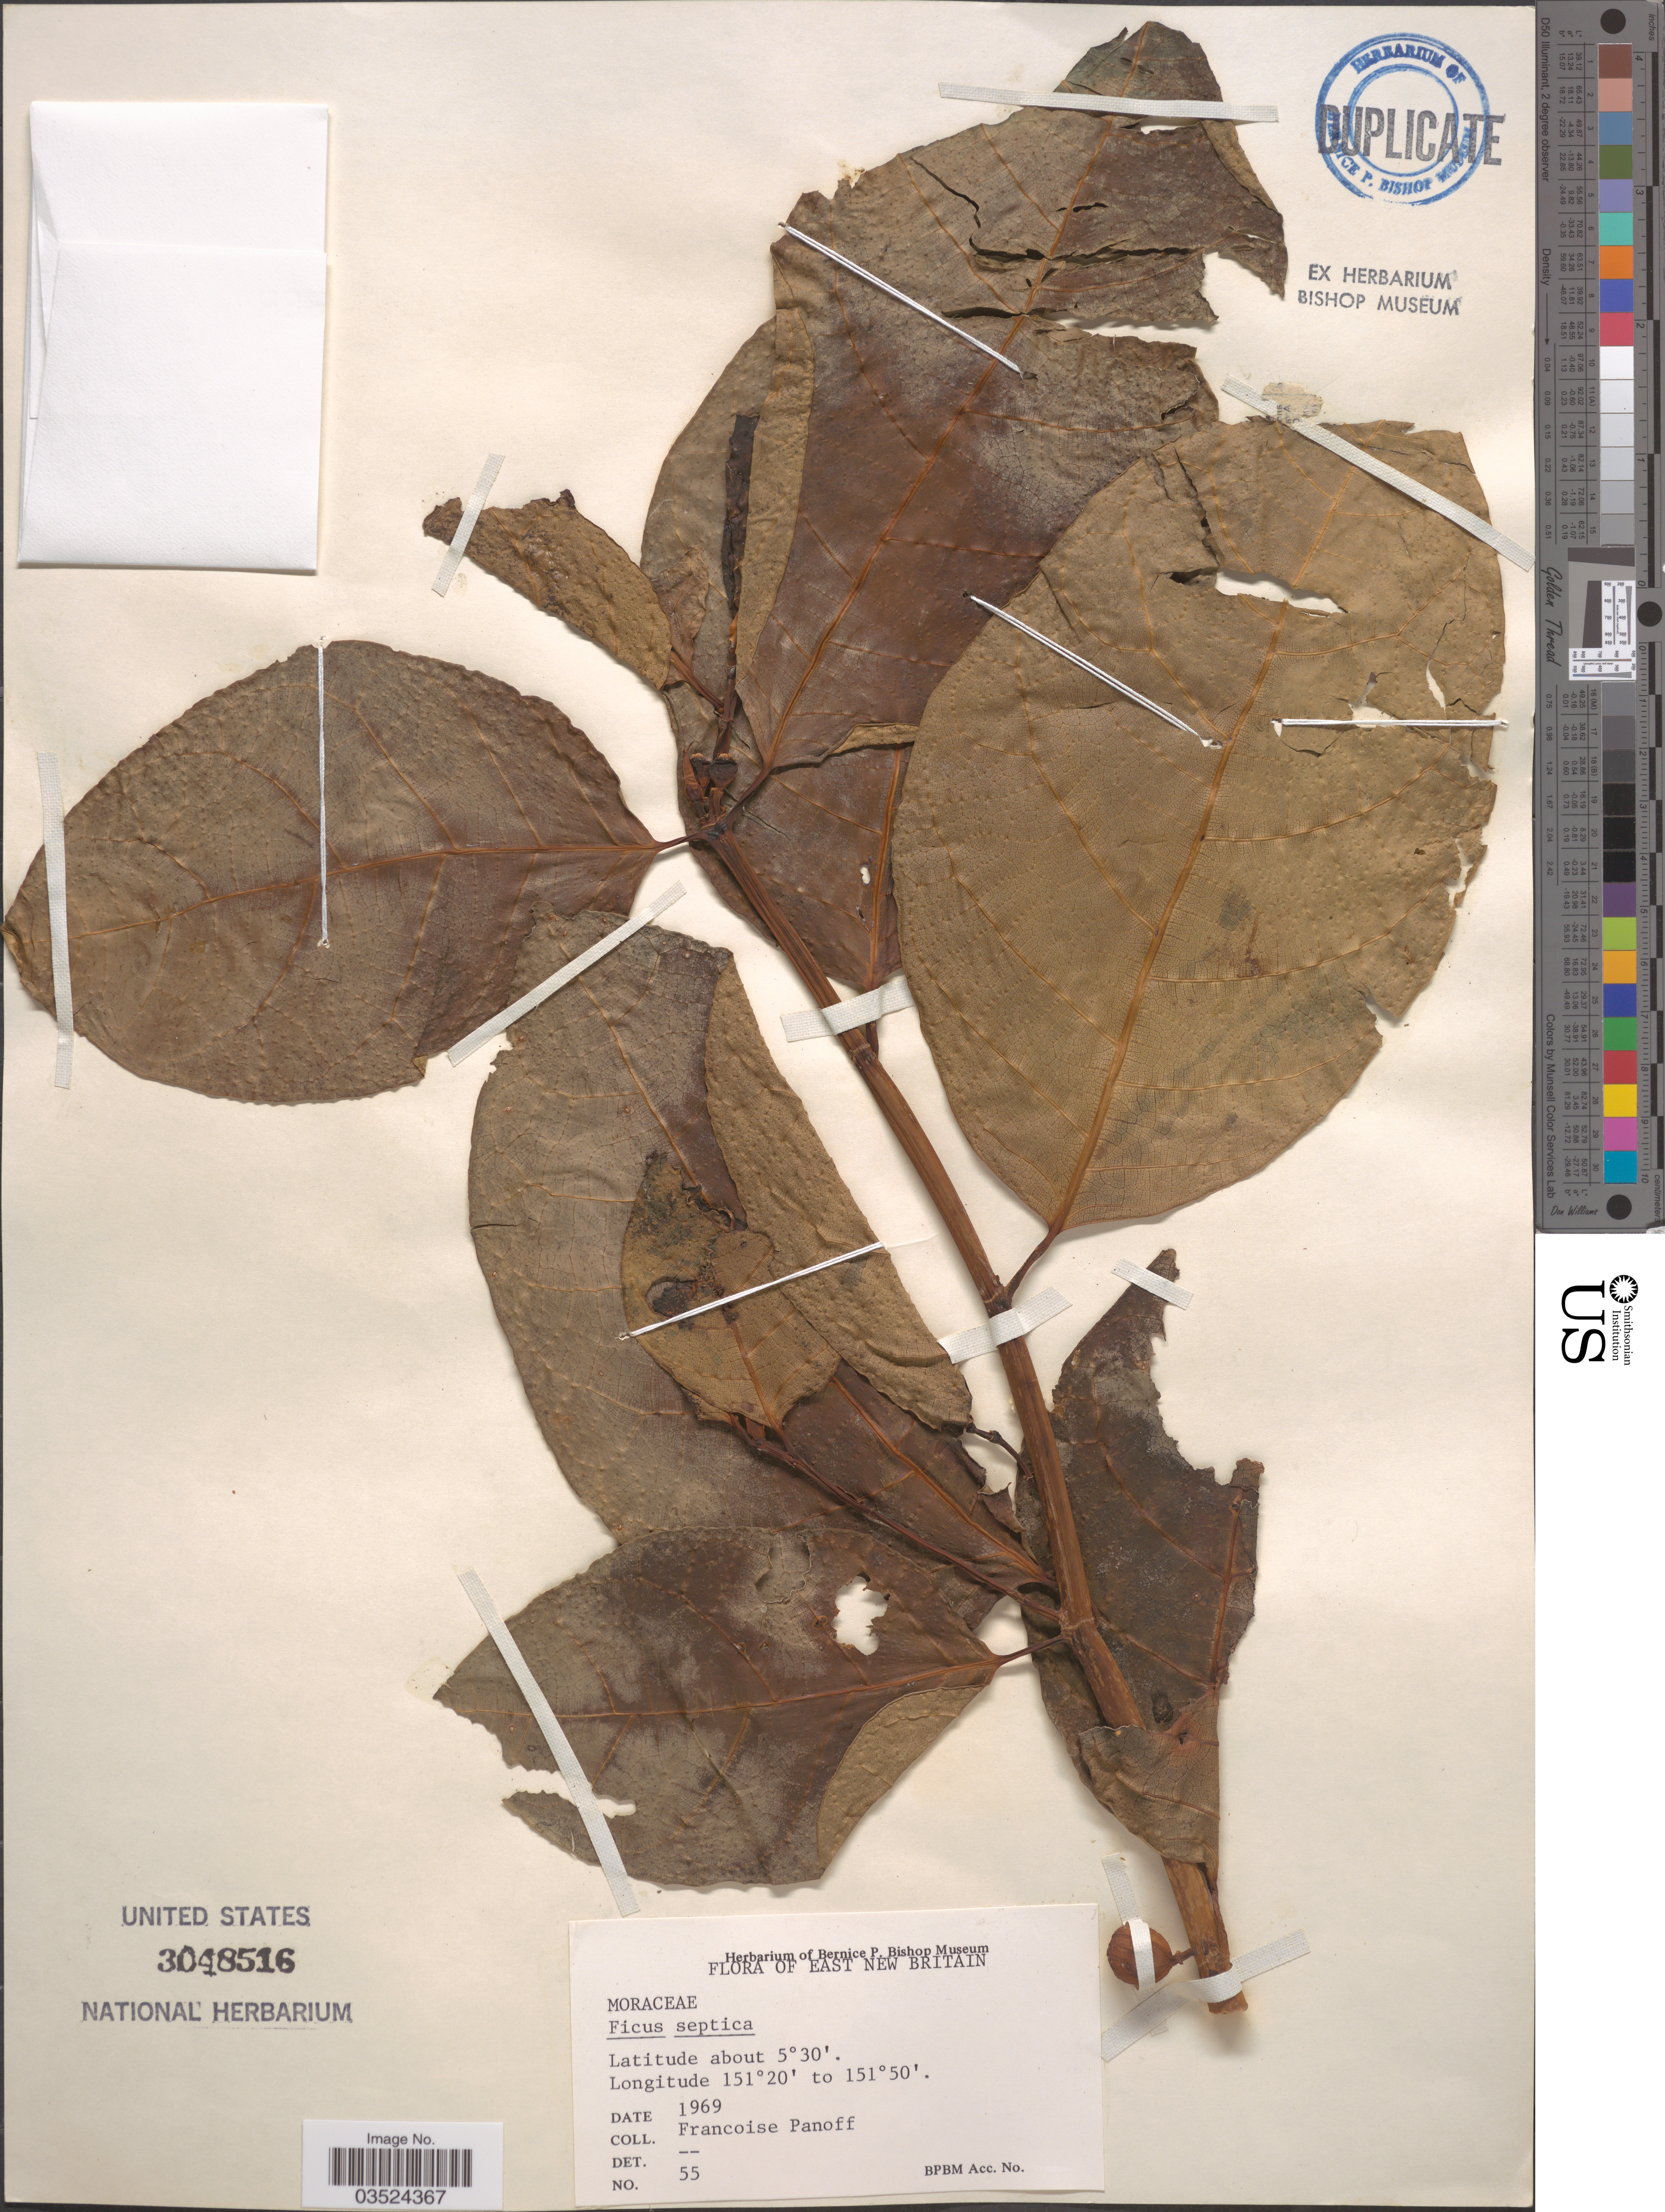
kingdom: Plantae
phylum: Tracheophyta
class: Magnoliopsida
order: Rosales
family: Moraceae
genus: Ficus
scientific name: Ficus septica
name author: Burm. f.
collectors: F. Panoff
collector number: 55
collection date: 1969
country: Papua New Guinea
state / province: East New Britain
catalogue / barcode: US 3048516